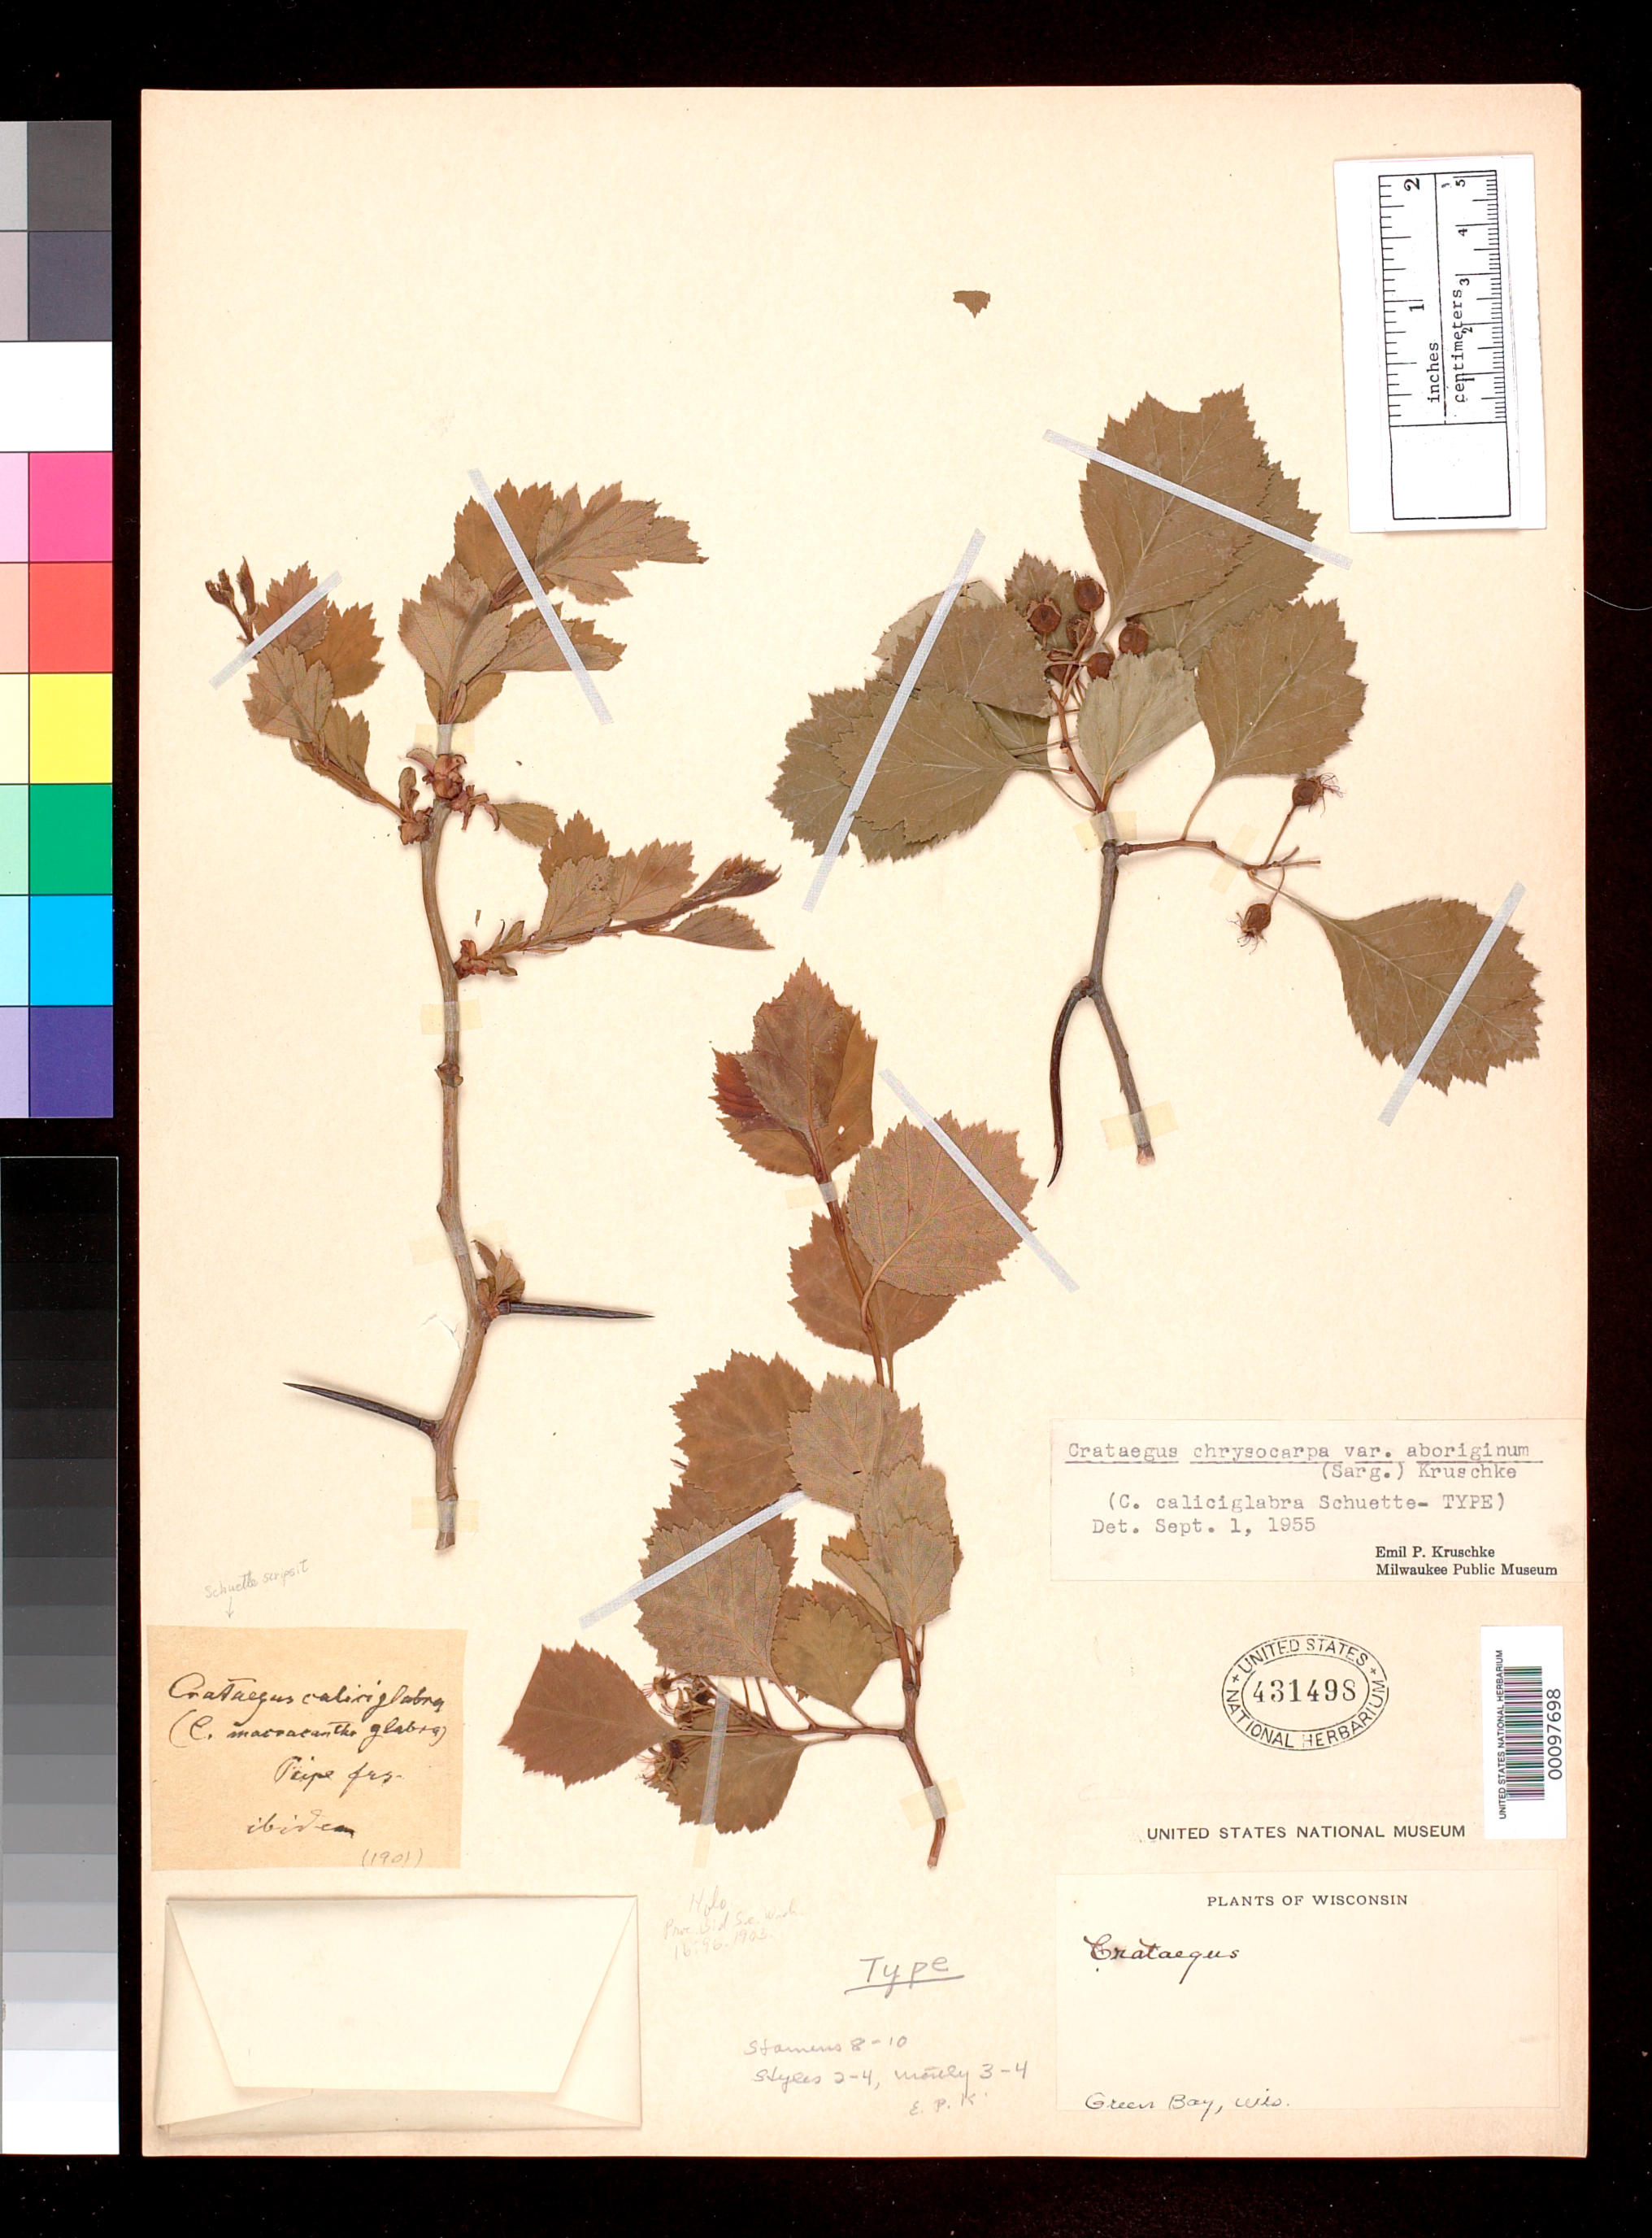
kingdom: Plantae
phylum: Tracheophyta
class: Magnoliopsida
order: Rosales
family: Rosaceae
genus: Crataegus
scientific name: Crataegus caliciglabra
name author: Schuette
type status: Holotype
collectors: J. H. Schuette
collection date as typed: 1901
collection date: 1901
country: United States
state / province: Wisconsin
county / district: Brown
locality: Green Bay.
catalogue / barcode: US 431498